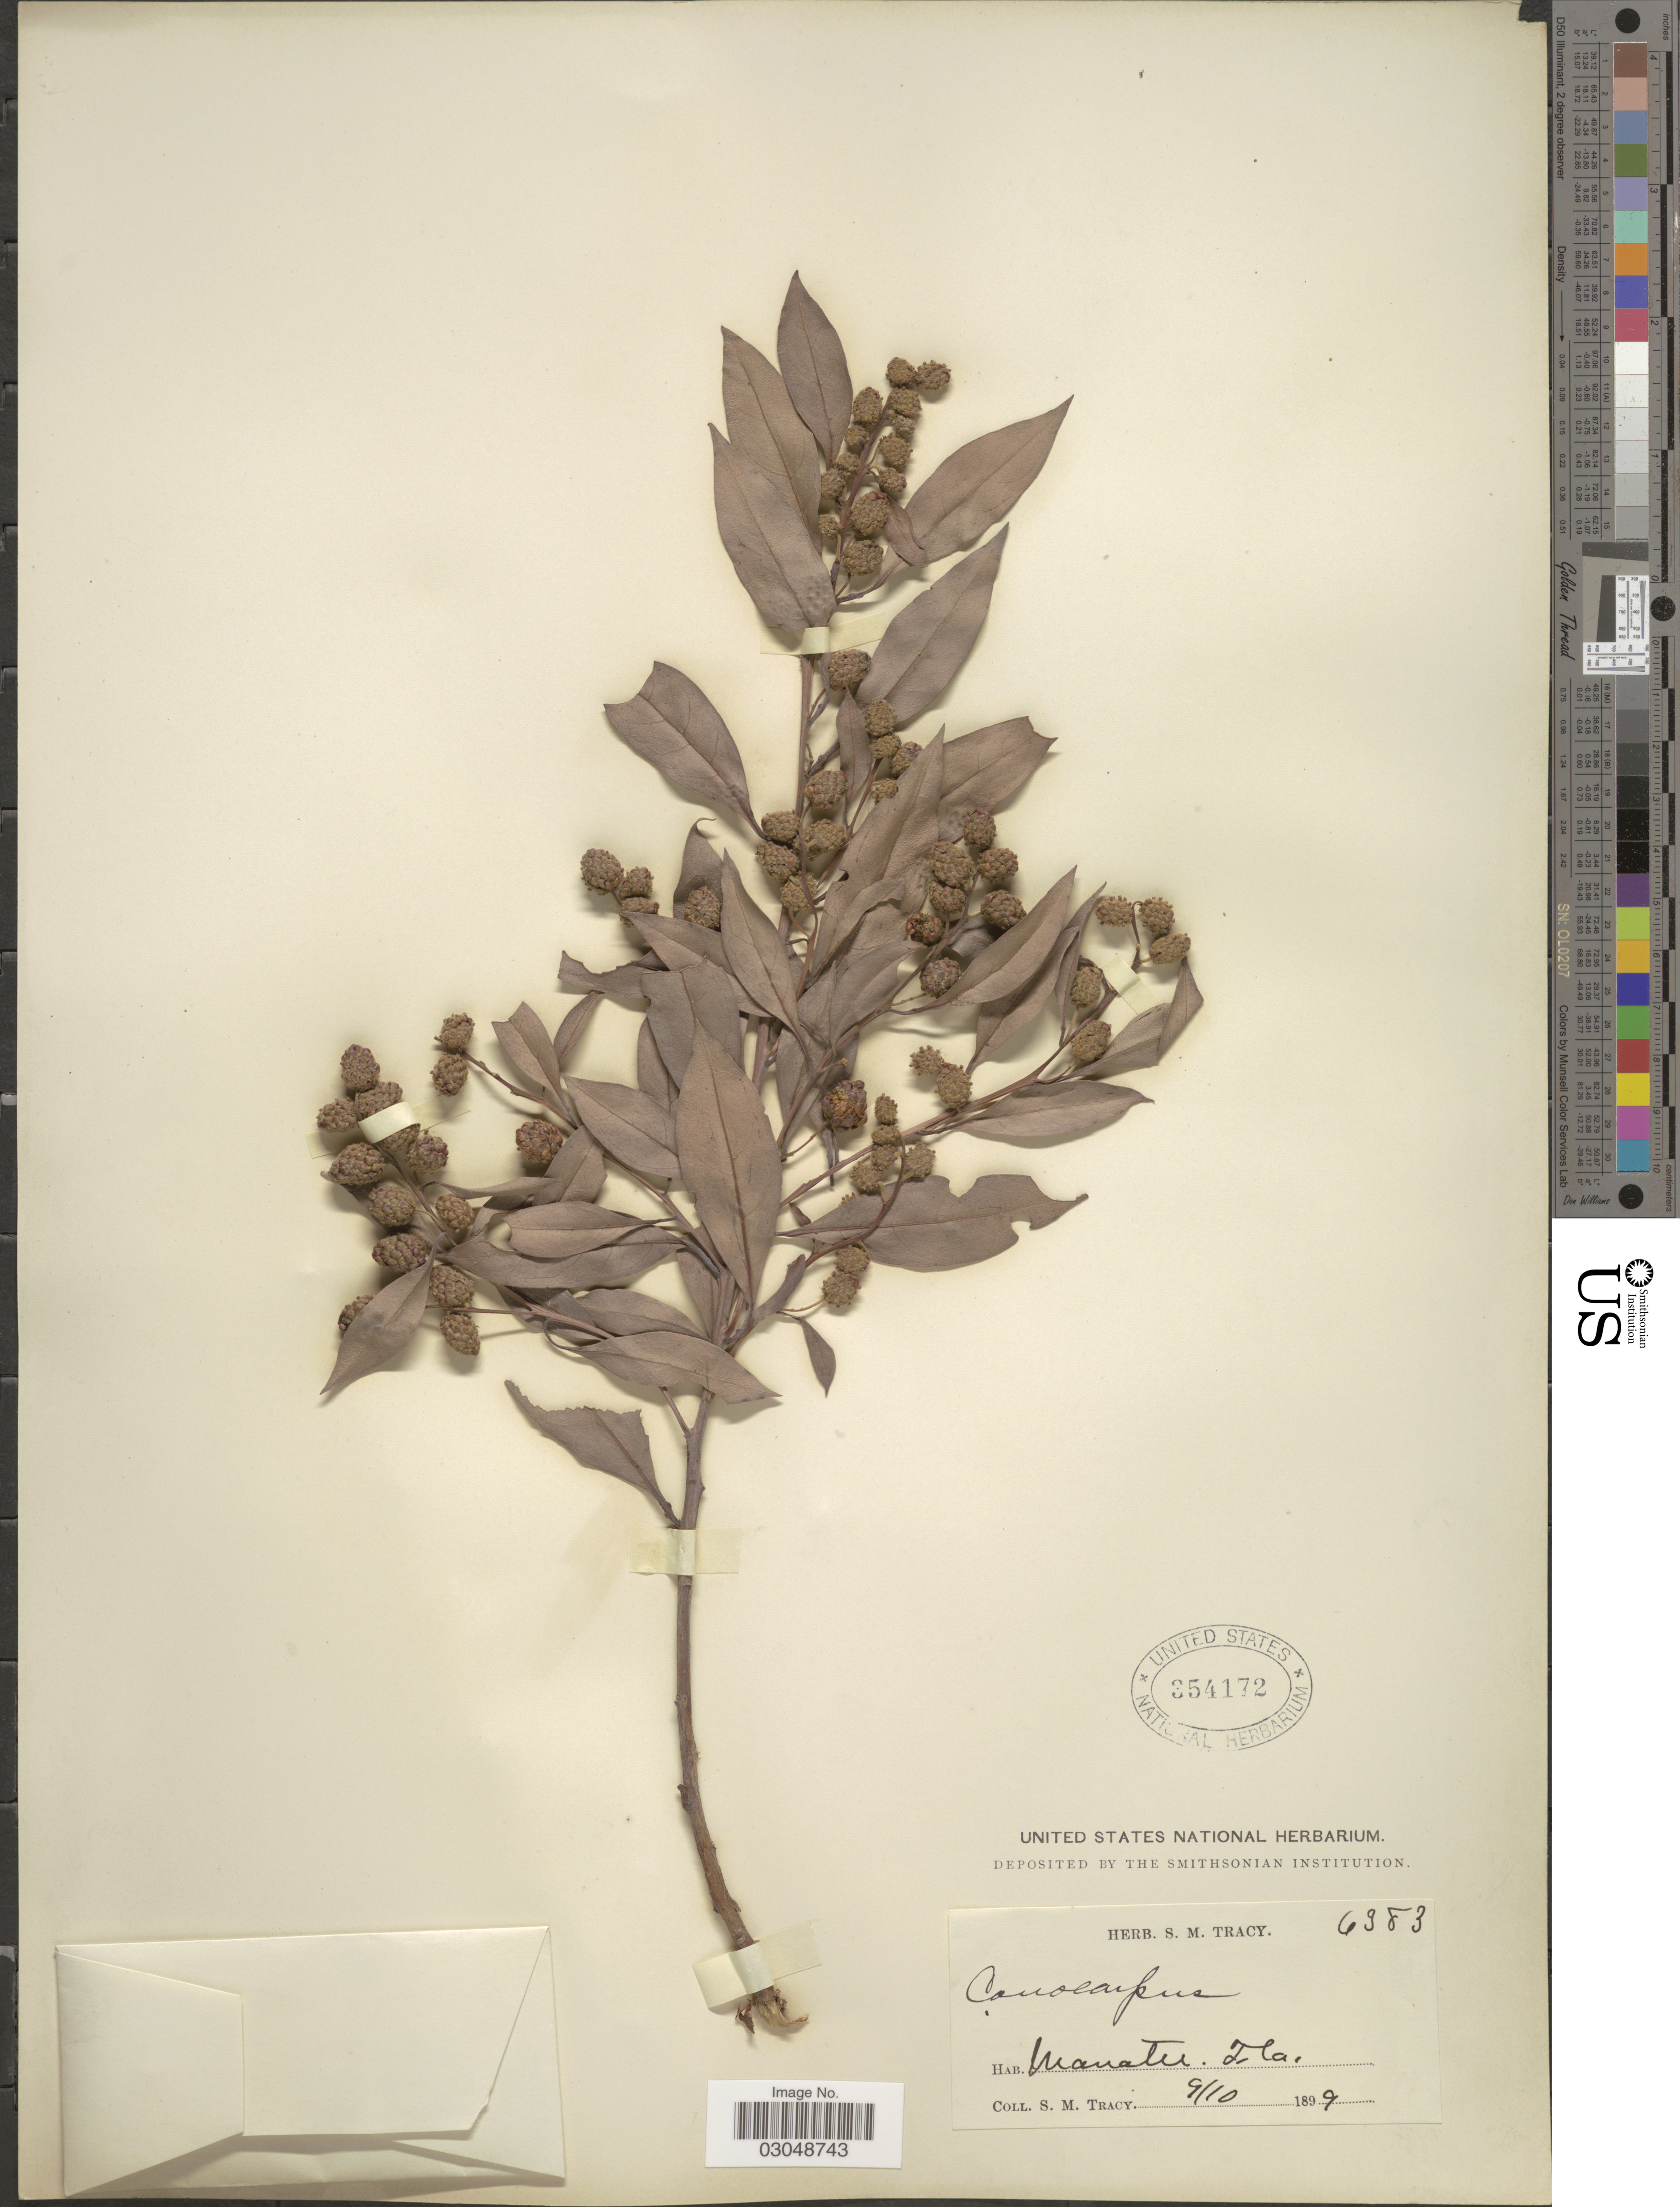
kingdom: Plantae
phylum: Tracheophyta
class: Magnoliopsida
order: Myrtales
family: Combretaceae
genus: Conocarpus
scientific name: Conocarpus erectus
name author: L.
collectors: S. M. Tracy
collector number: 6383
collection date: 1899-09-10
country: United States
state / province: Florida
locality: Manatee. Fla.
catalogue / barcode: US 354172